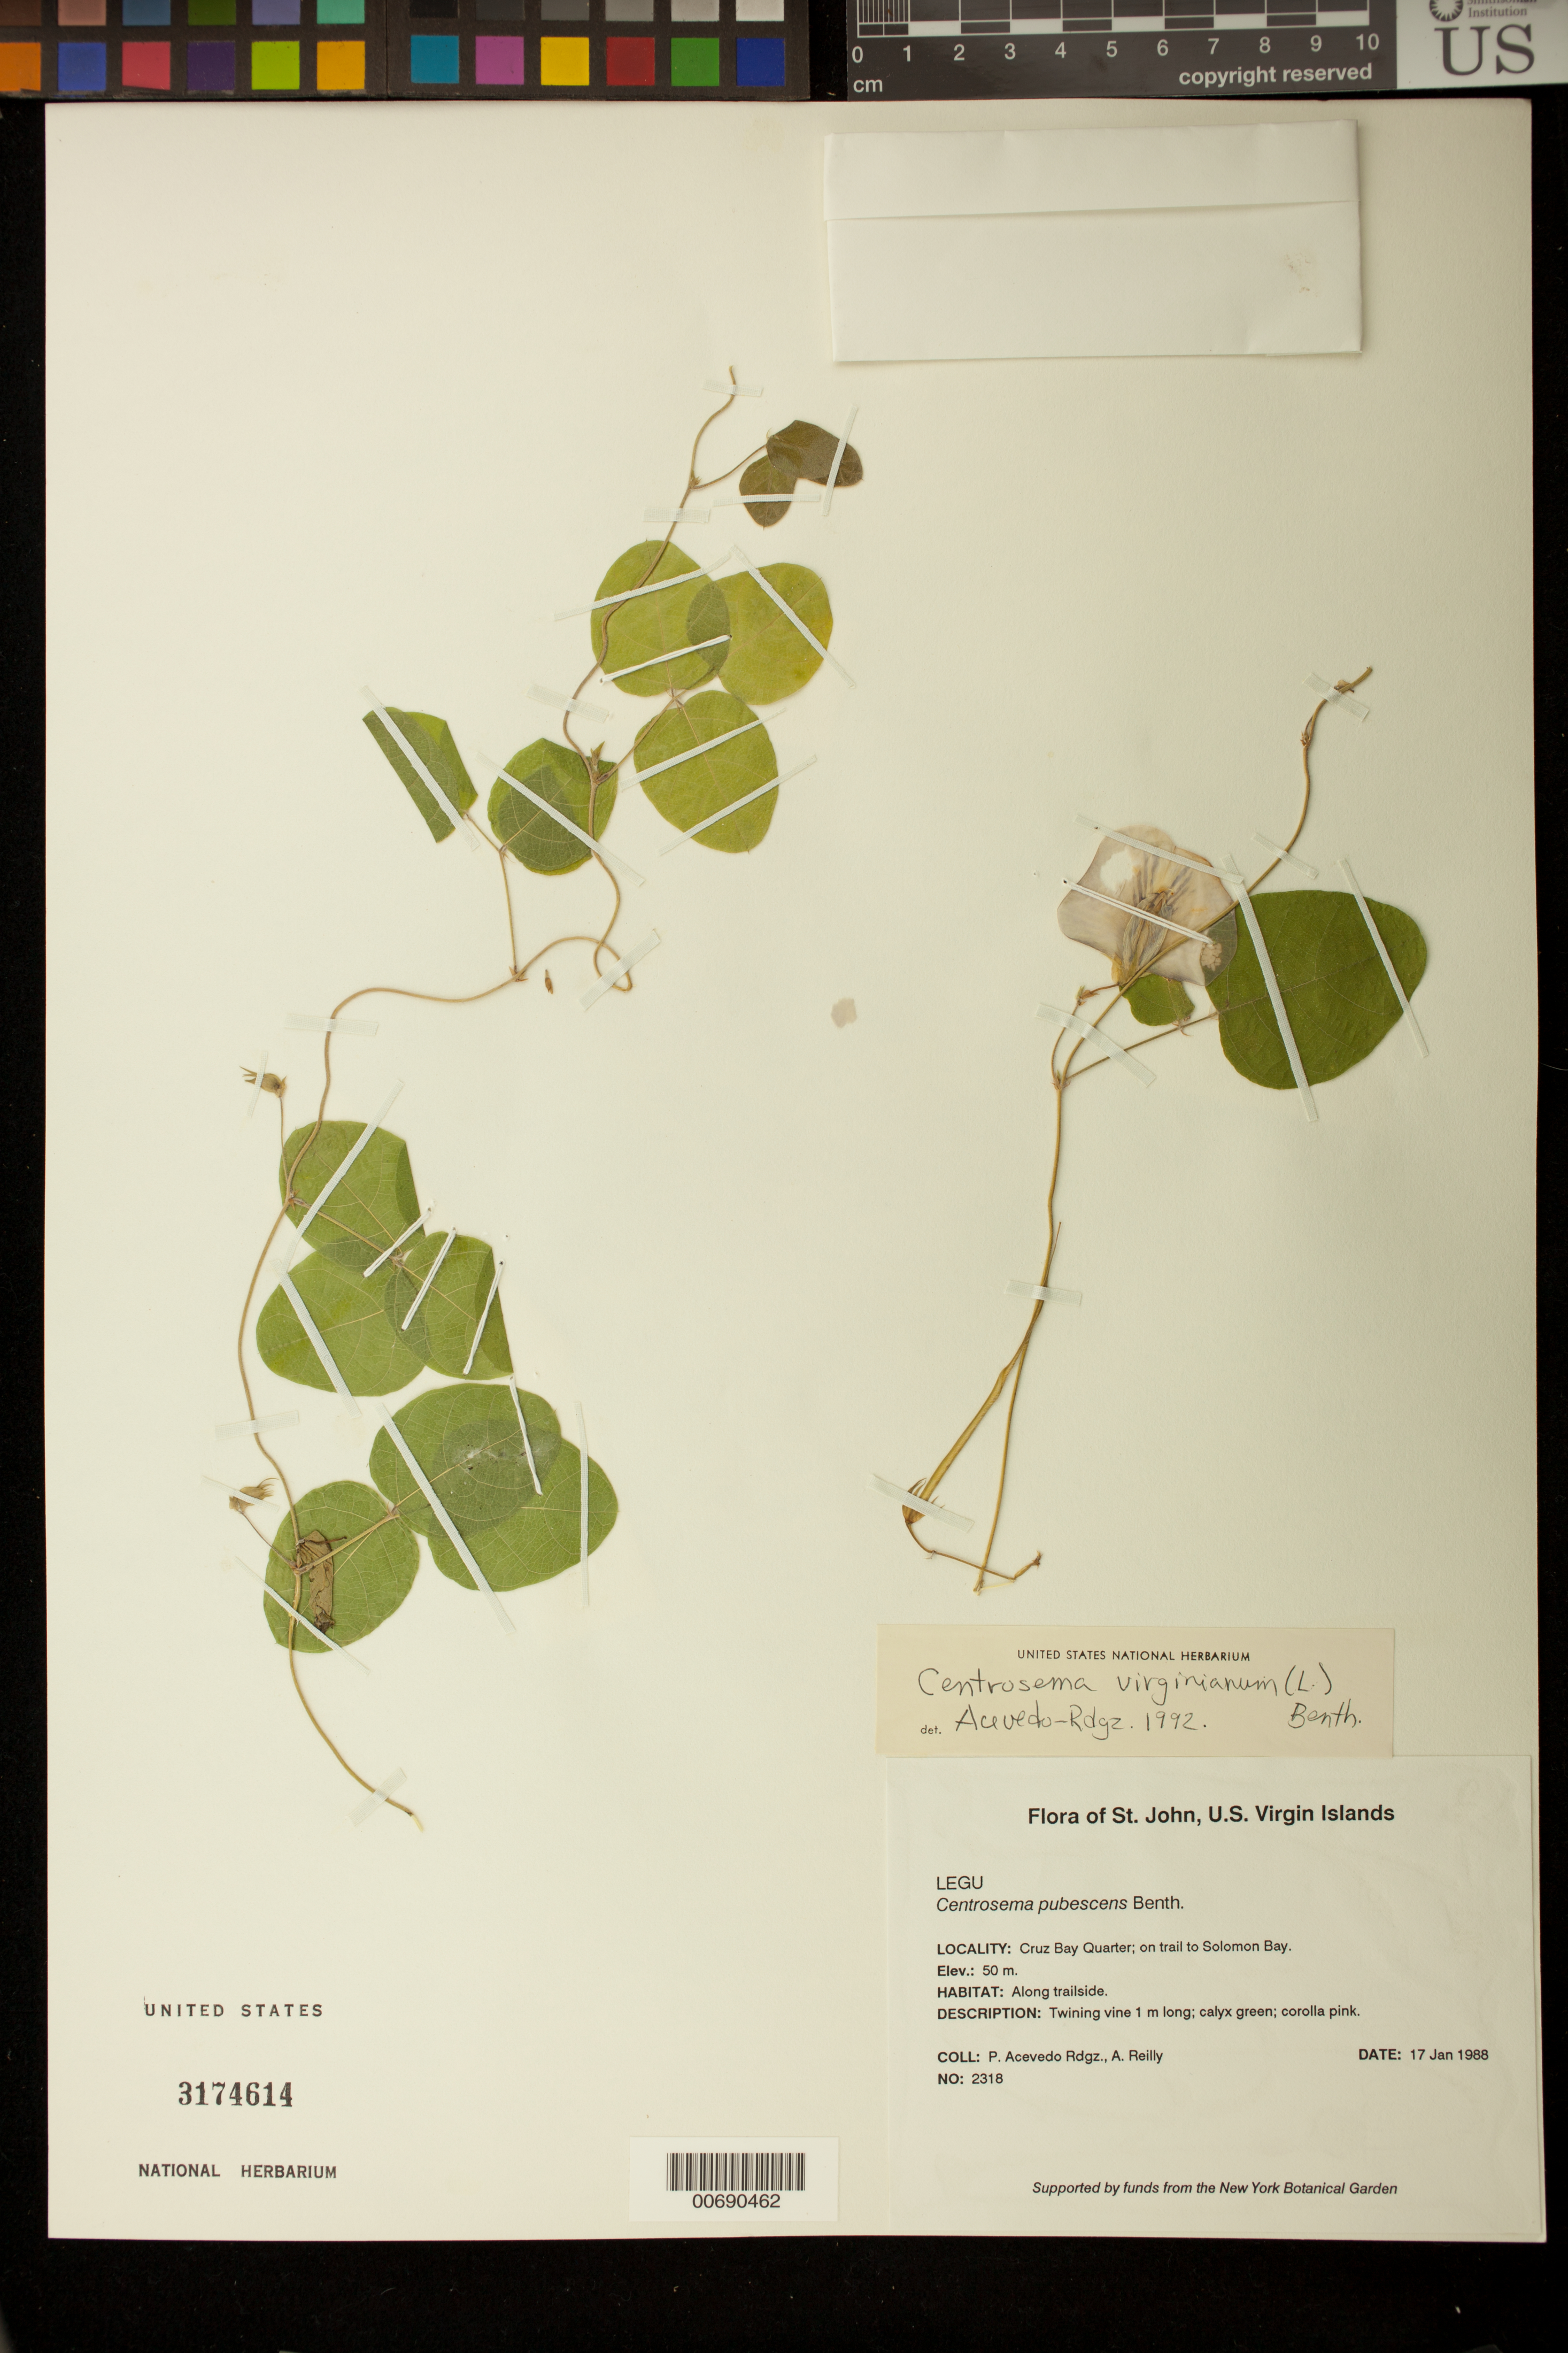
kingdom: Plantae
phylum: Tracheophyta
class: Magnoliopsida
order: Fabales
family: Fabaceae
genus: Centrosema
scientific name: Centrosema virginianum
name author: (L.) Benth.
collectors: P. Acevedo-Rodr.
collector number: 2318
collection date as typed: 16 Jan 1988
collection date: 1988-01-16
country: U.S. Virgin Islands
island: St. John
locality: Cruz Bay Quarter; trail to Solomon Bay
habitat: Shaded trailside.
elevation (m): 50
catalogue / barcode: US 3174614